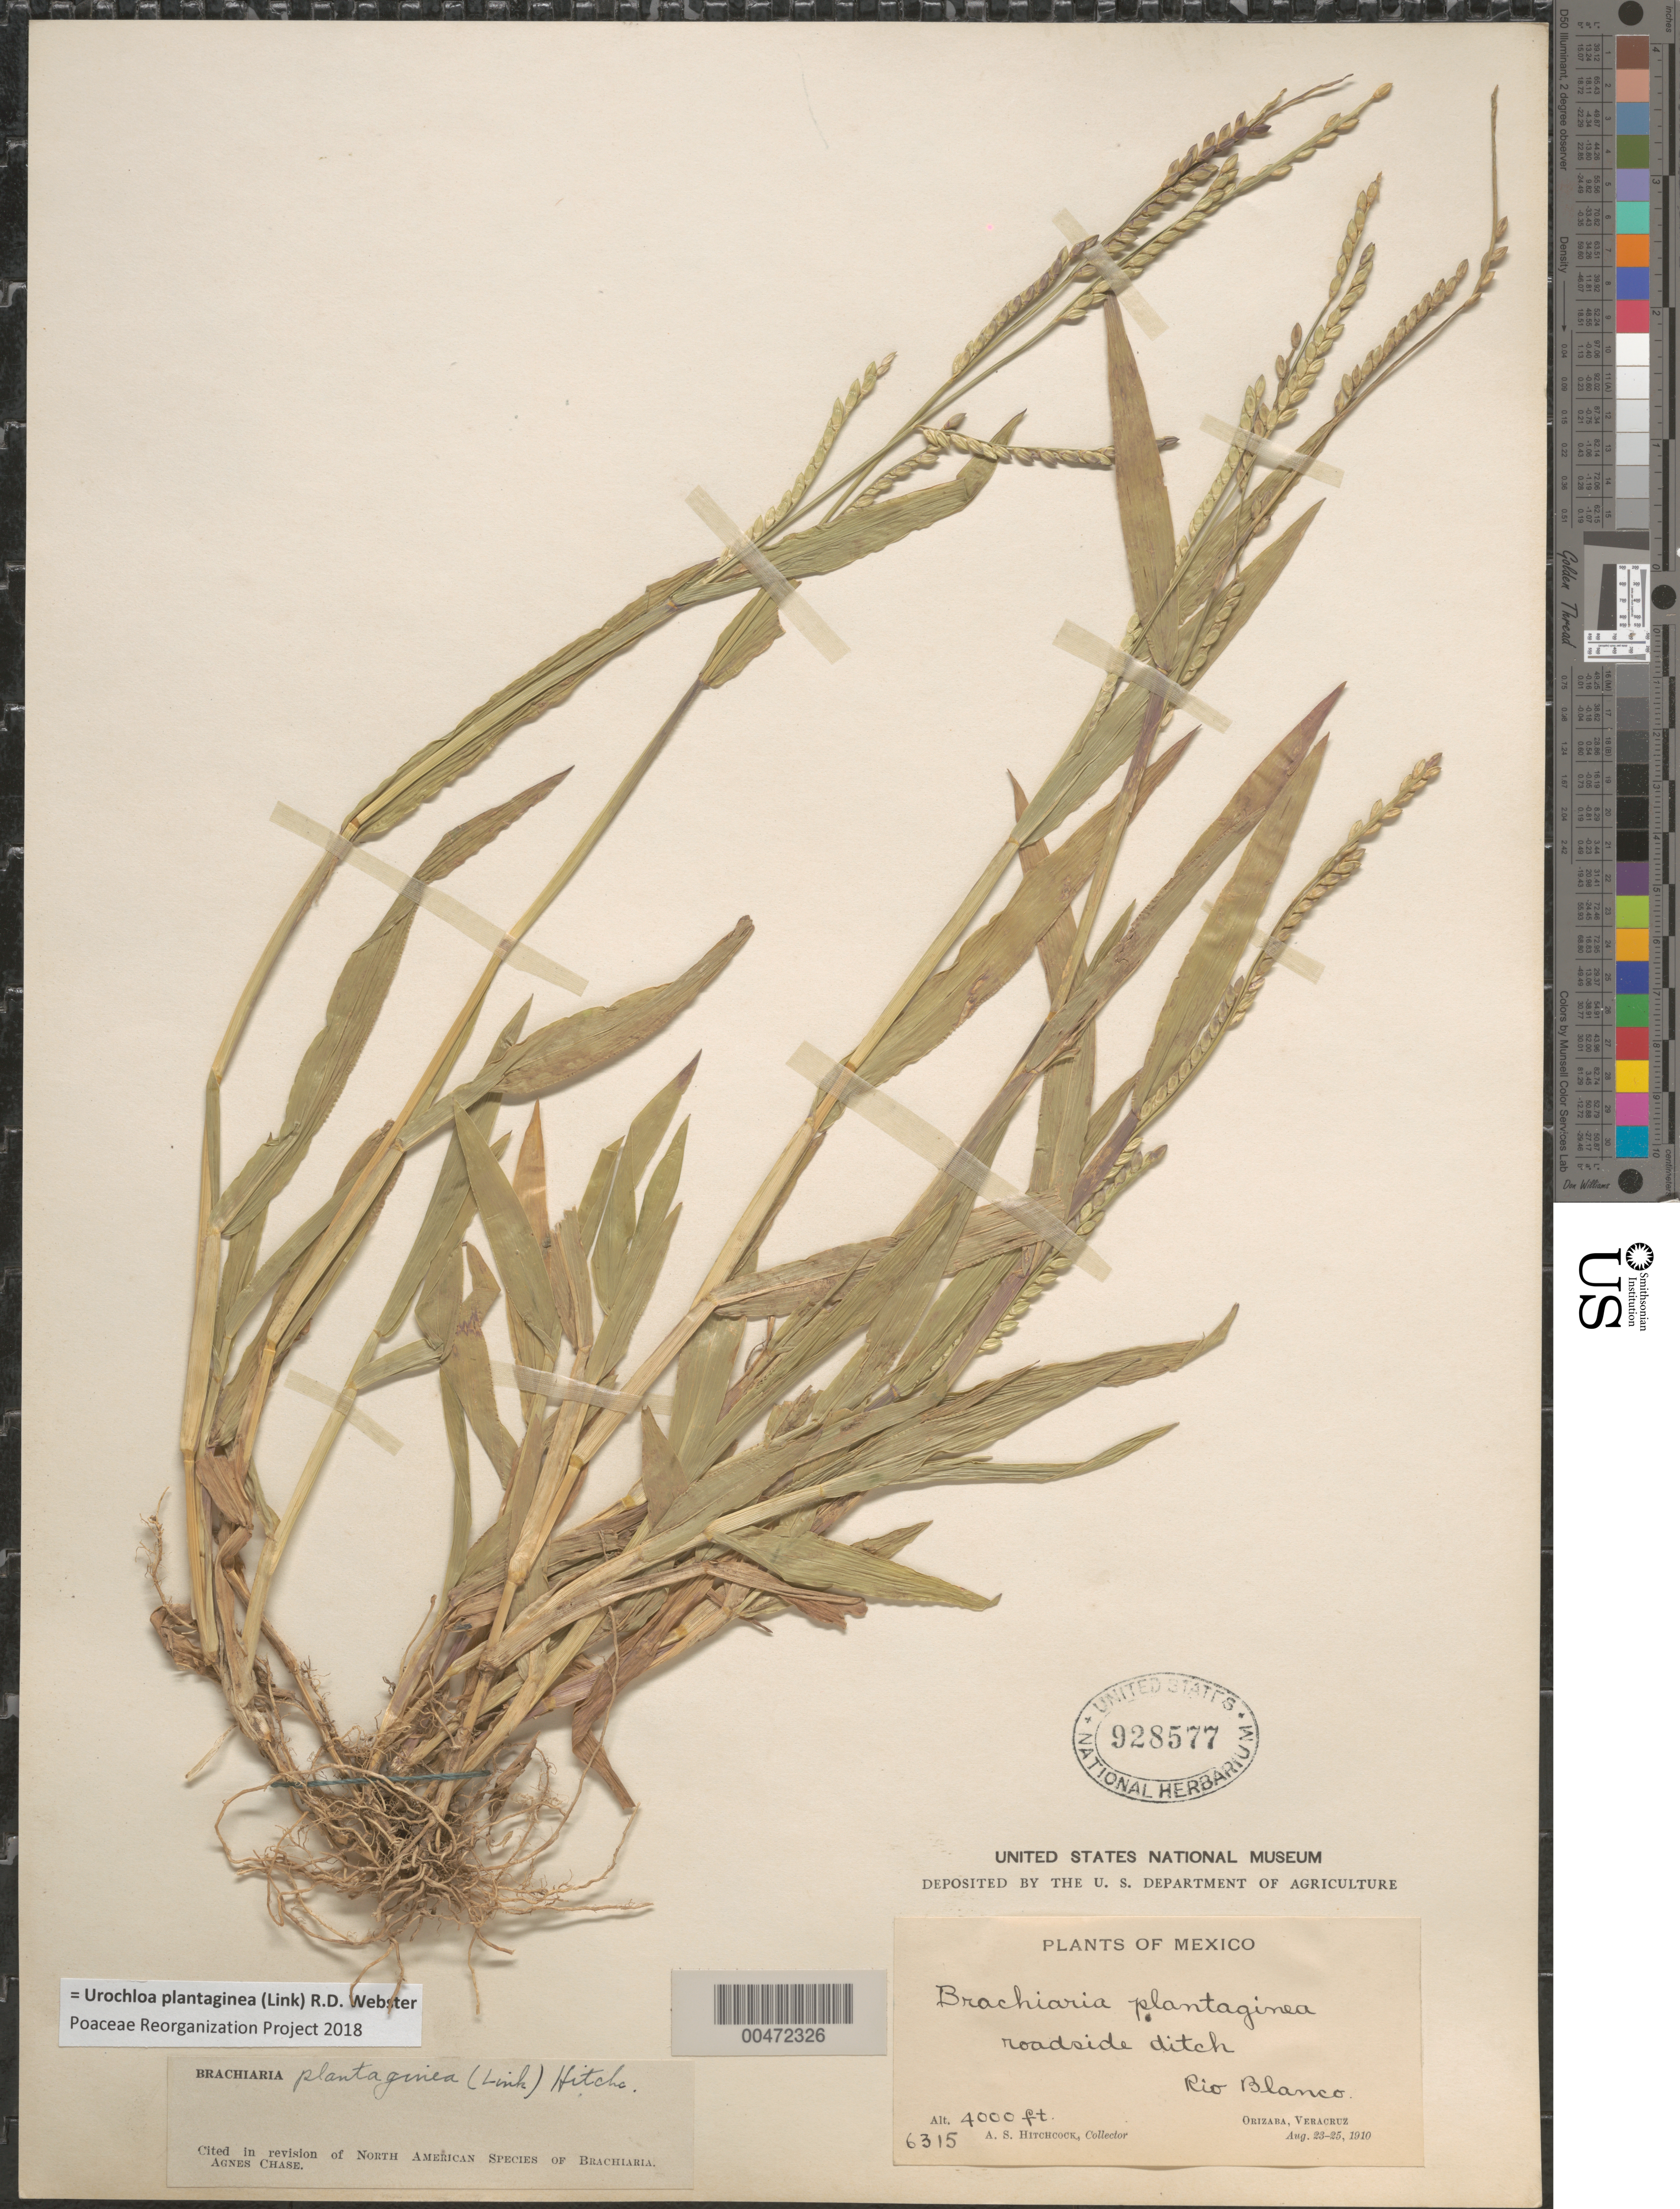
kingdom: Plantae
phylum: Tracheophyta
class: Liliopsida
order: Poales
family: Poaceae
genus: Urochloa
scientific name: Urochloa plantiginea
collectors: A. S. Hitchcock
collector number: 6315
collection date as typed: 23 Aug 1910 to 25 Aug 1910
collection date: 1910-08-23/1910-08-25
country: Mexico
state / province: Veracruz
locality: Rio Blanco, Orizaba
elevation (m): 1219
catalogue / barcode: US 928577